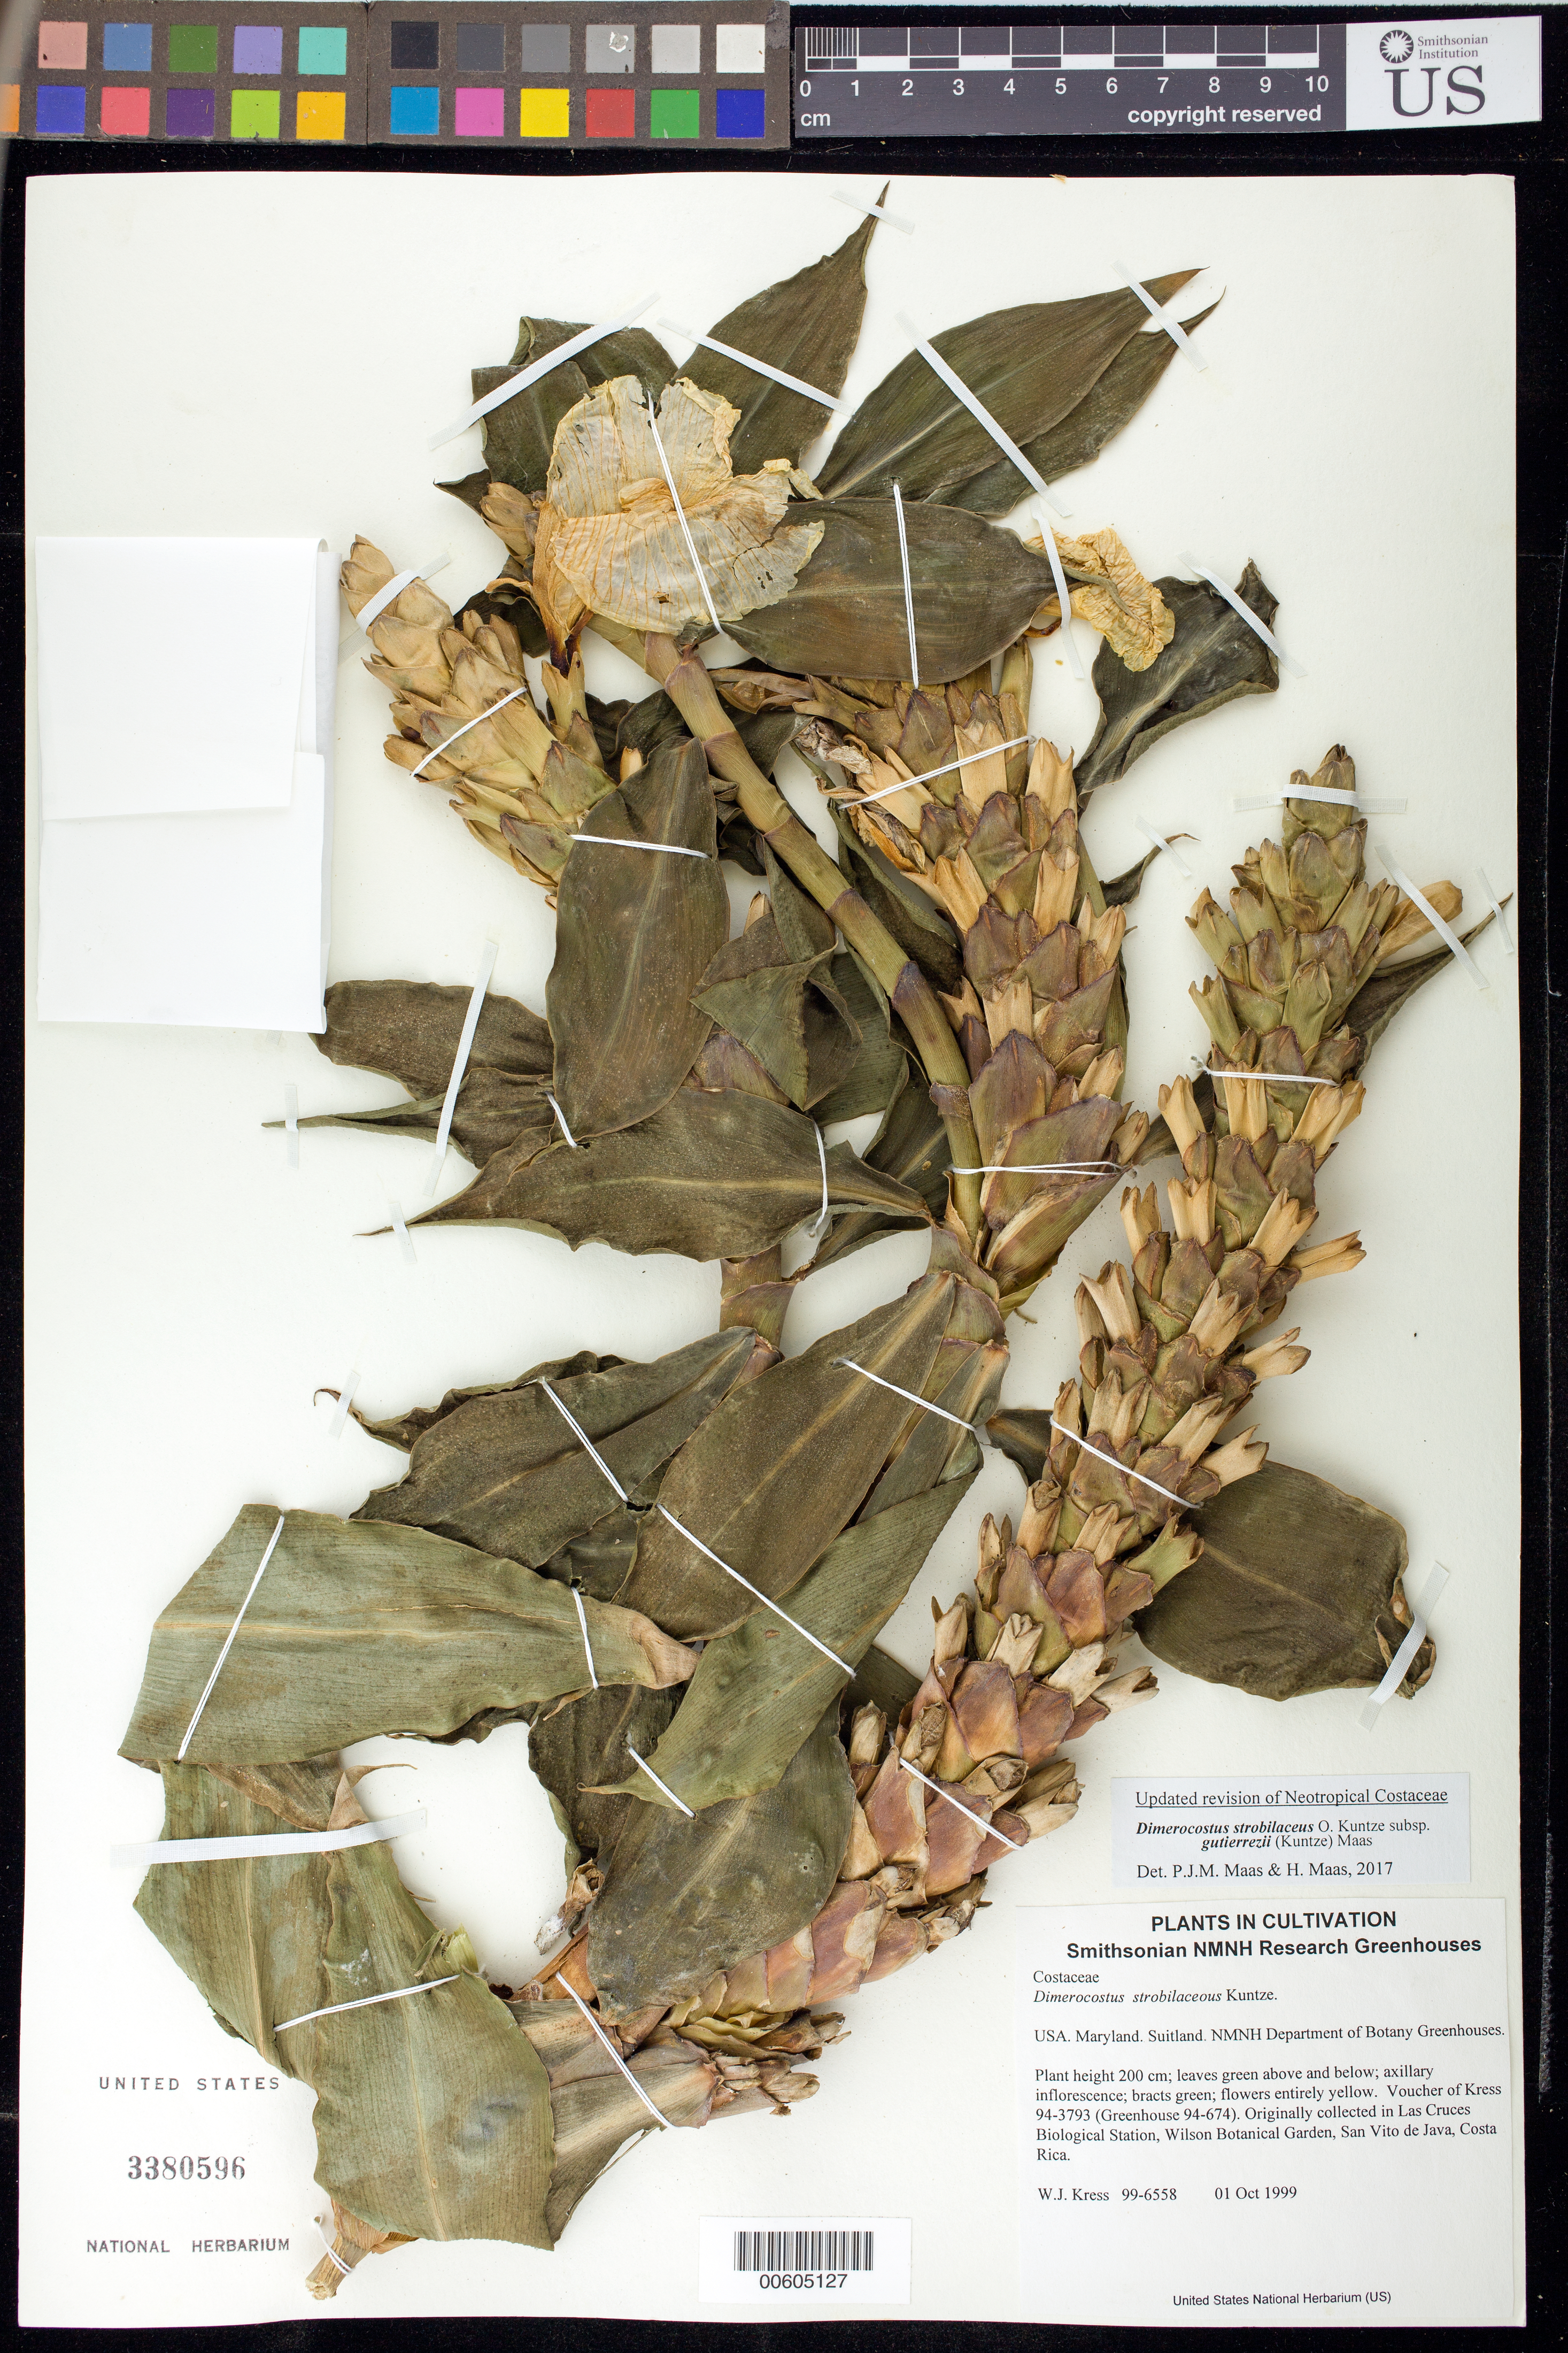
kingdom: Plantae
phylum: Tracheophyta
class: Liliopsida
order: Zingiberales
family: Costaceae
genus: Dimerocostus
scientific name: Dimerocostus strobilaceus subsp. gutierrezii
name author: (Kuntze) Maas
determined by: Maas, Paul J.; Maas, H.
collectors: W. J. Kress & M. Bordelon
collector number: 99-6558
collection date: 1999-10-01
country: United States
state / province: Maryland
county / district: Prince George's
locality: NMNH Botany Research Greenhouses. Suitland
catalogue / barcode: US 3380596